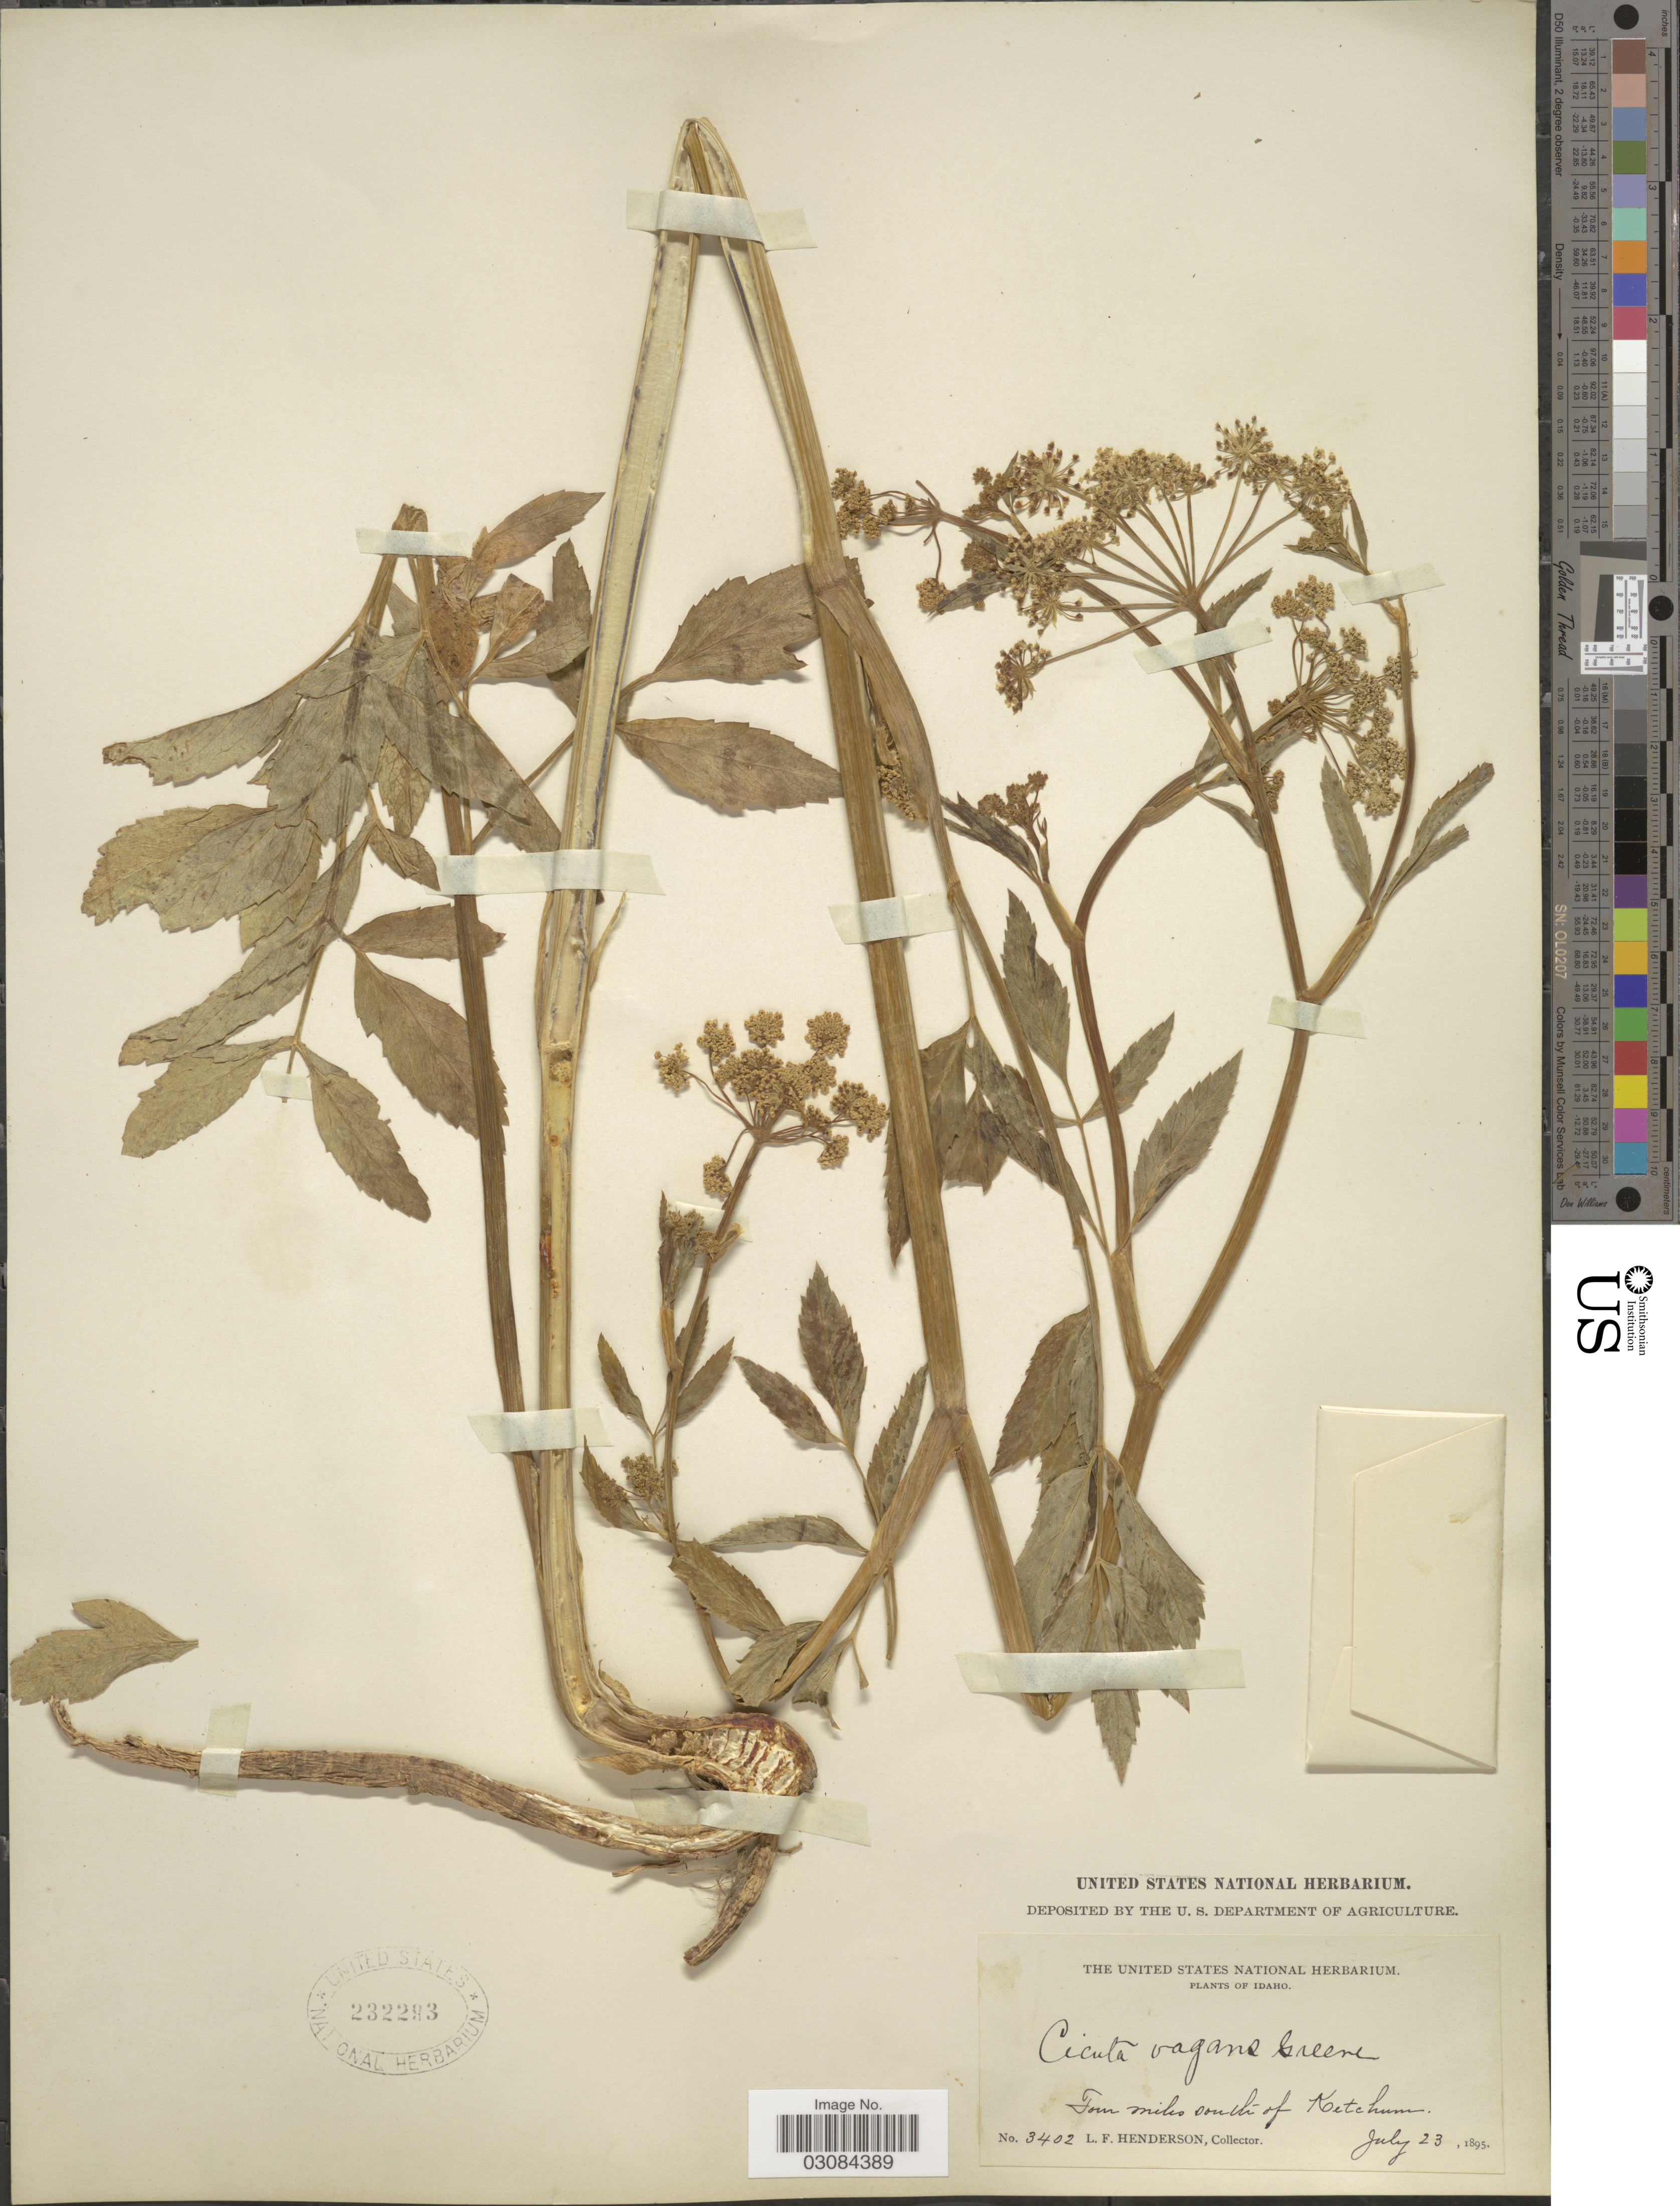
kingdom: Plantae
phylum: Tracheophyta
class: Magnoliopsida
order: Apiales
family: Apiaceae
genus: Cicuta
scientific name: Cicuta douglasii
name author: (DC.) J.M. Coult. & Rose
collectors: L. Henderson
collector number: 3402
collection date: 1895-07-23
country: United States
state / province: Idaho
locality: Four miles south of Ketchum.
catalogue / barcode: US 232293